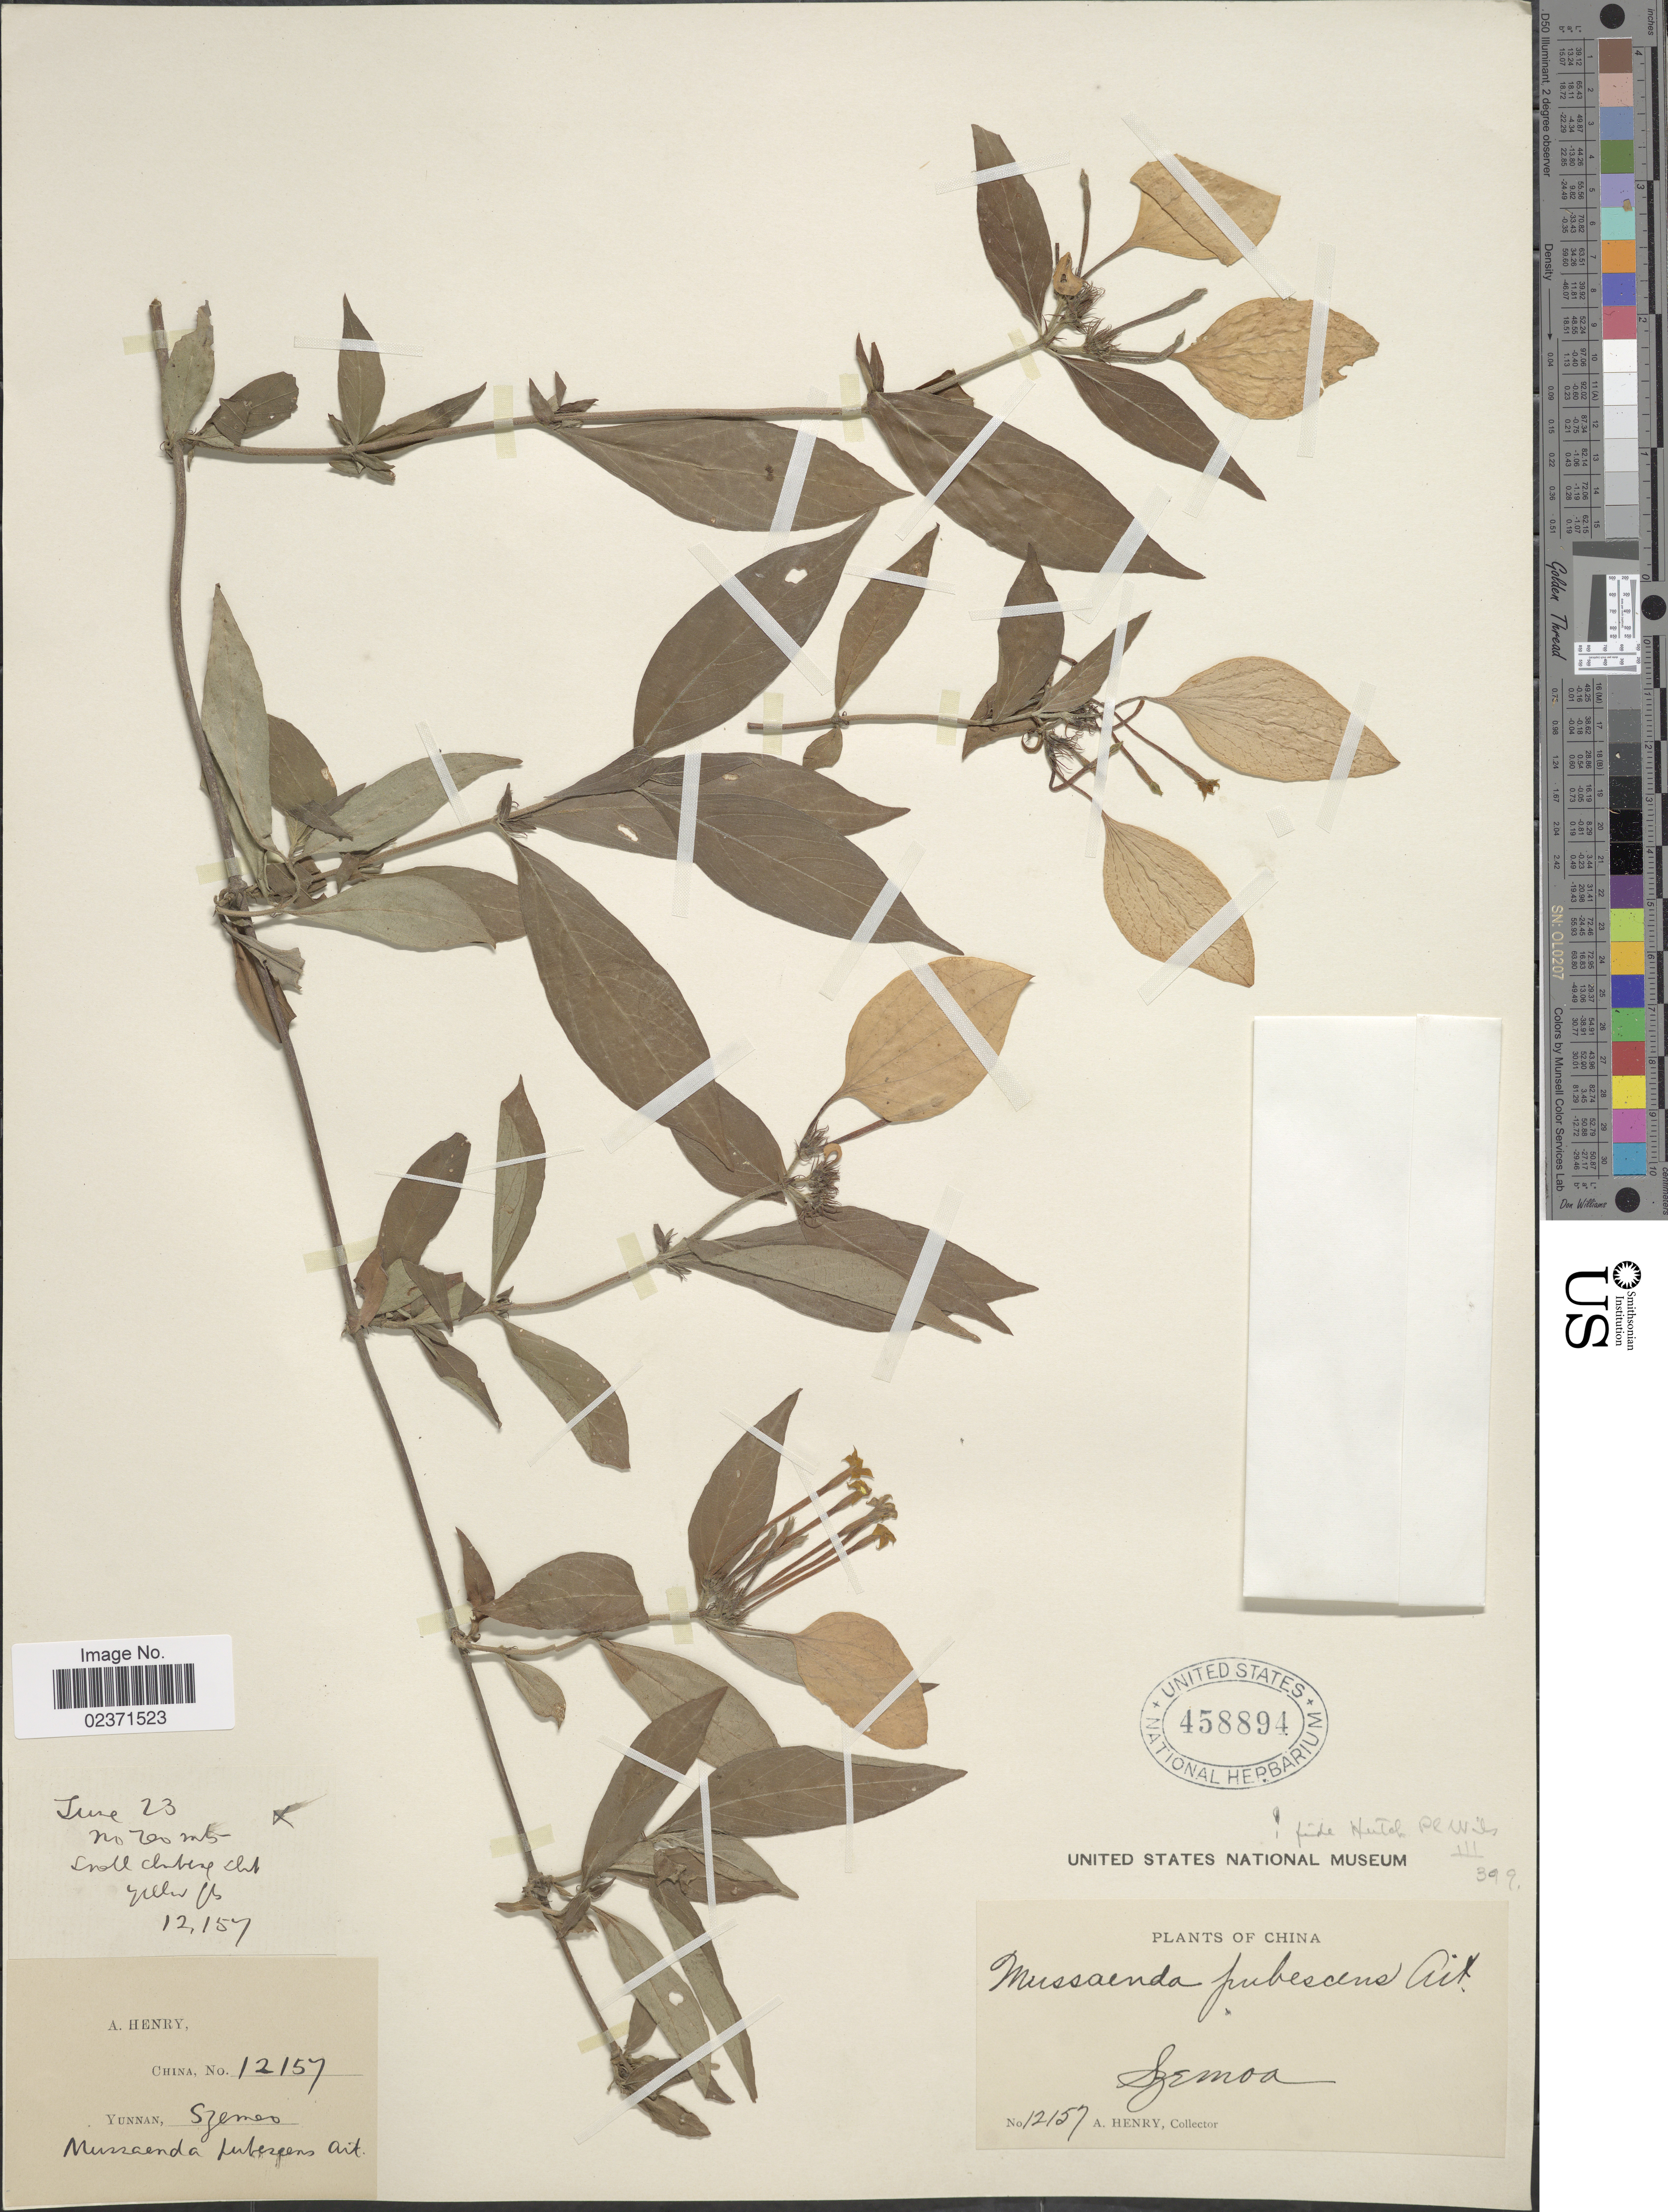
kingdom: Plantae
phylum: Tracheophyta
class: Magnoliopsida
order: Gentianales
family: Rubiaceae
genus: Mussaenda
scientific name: Mussaenda pubescens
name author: W.T. Aiton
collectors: A. Henry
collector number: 12157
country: China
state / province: Yunnan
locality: Szemoa. No Teo mts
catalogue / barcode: US 458894